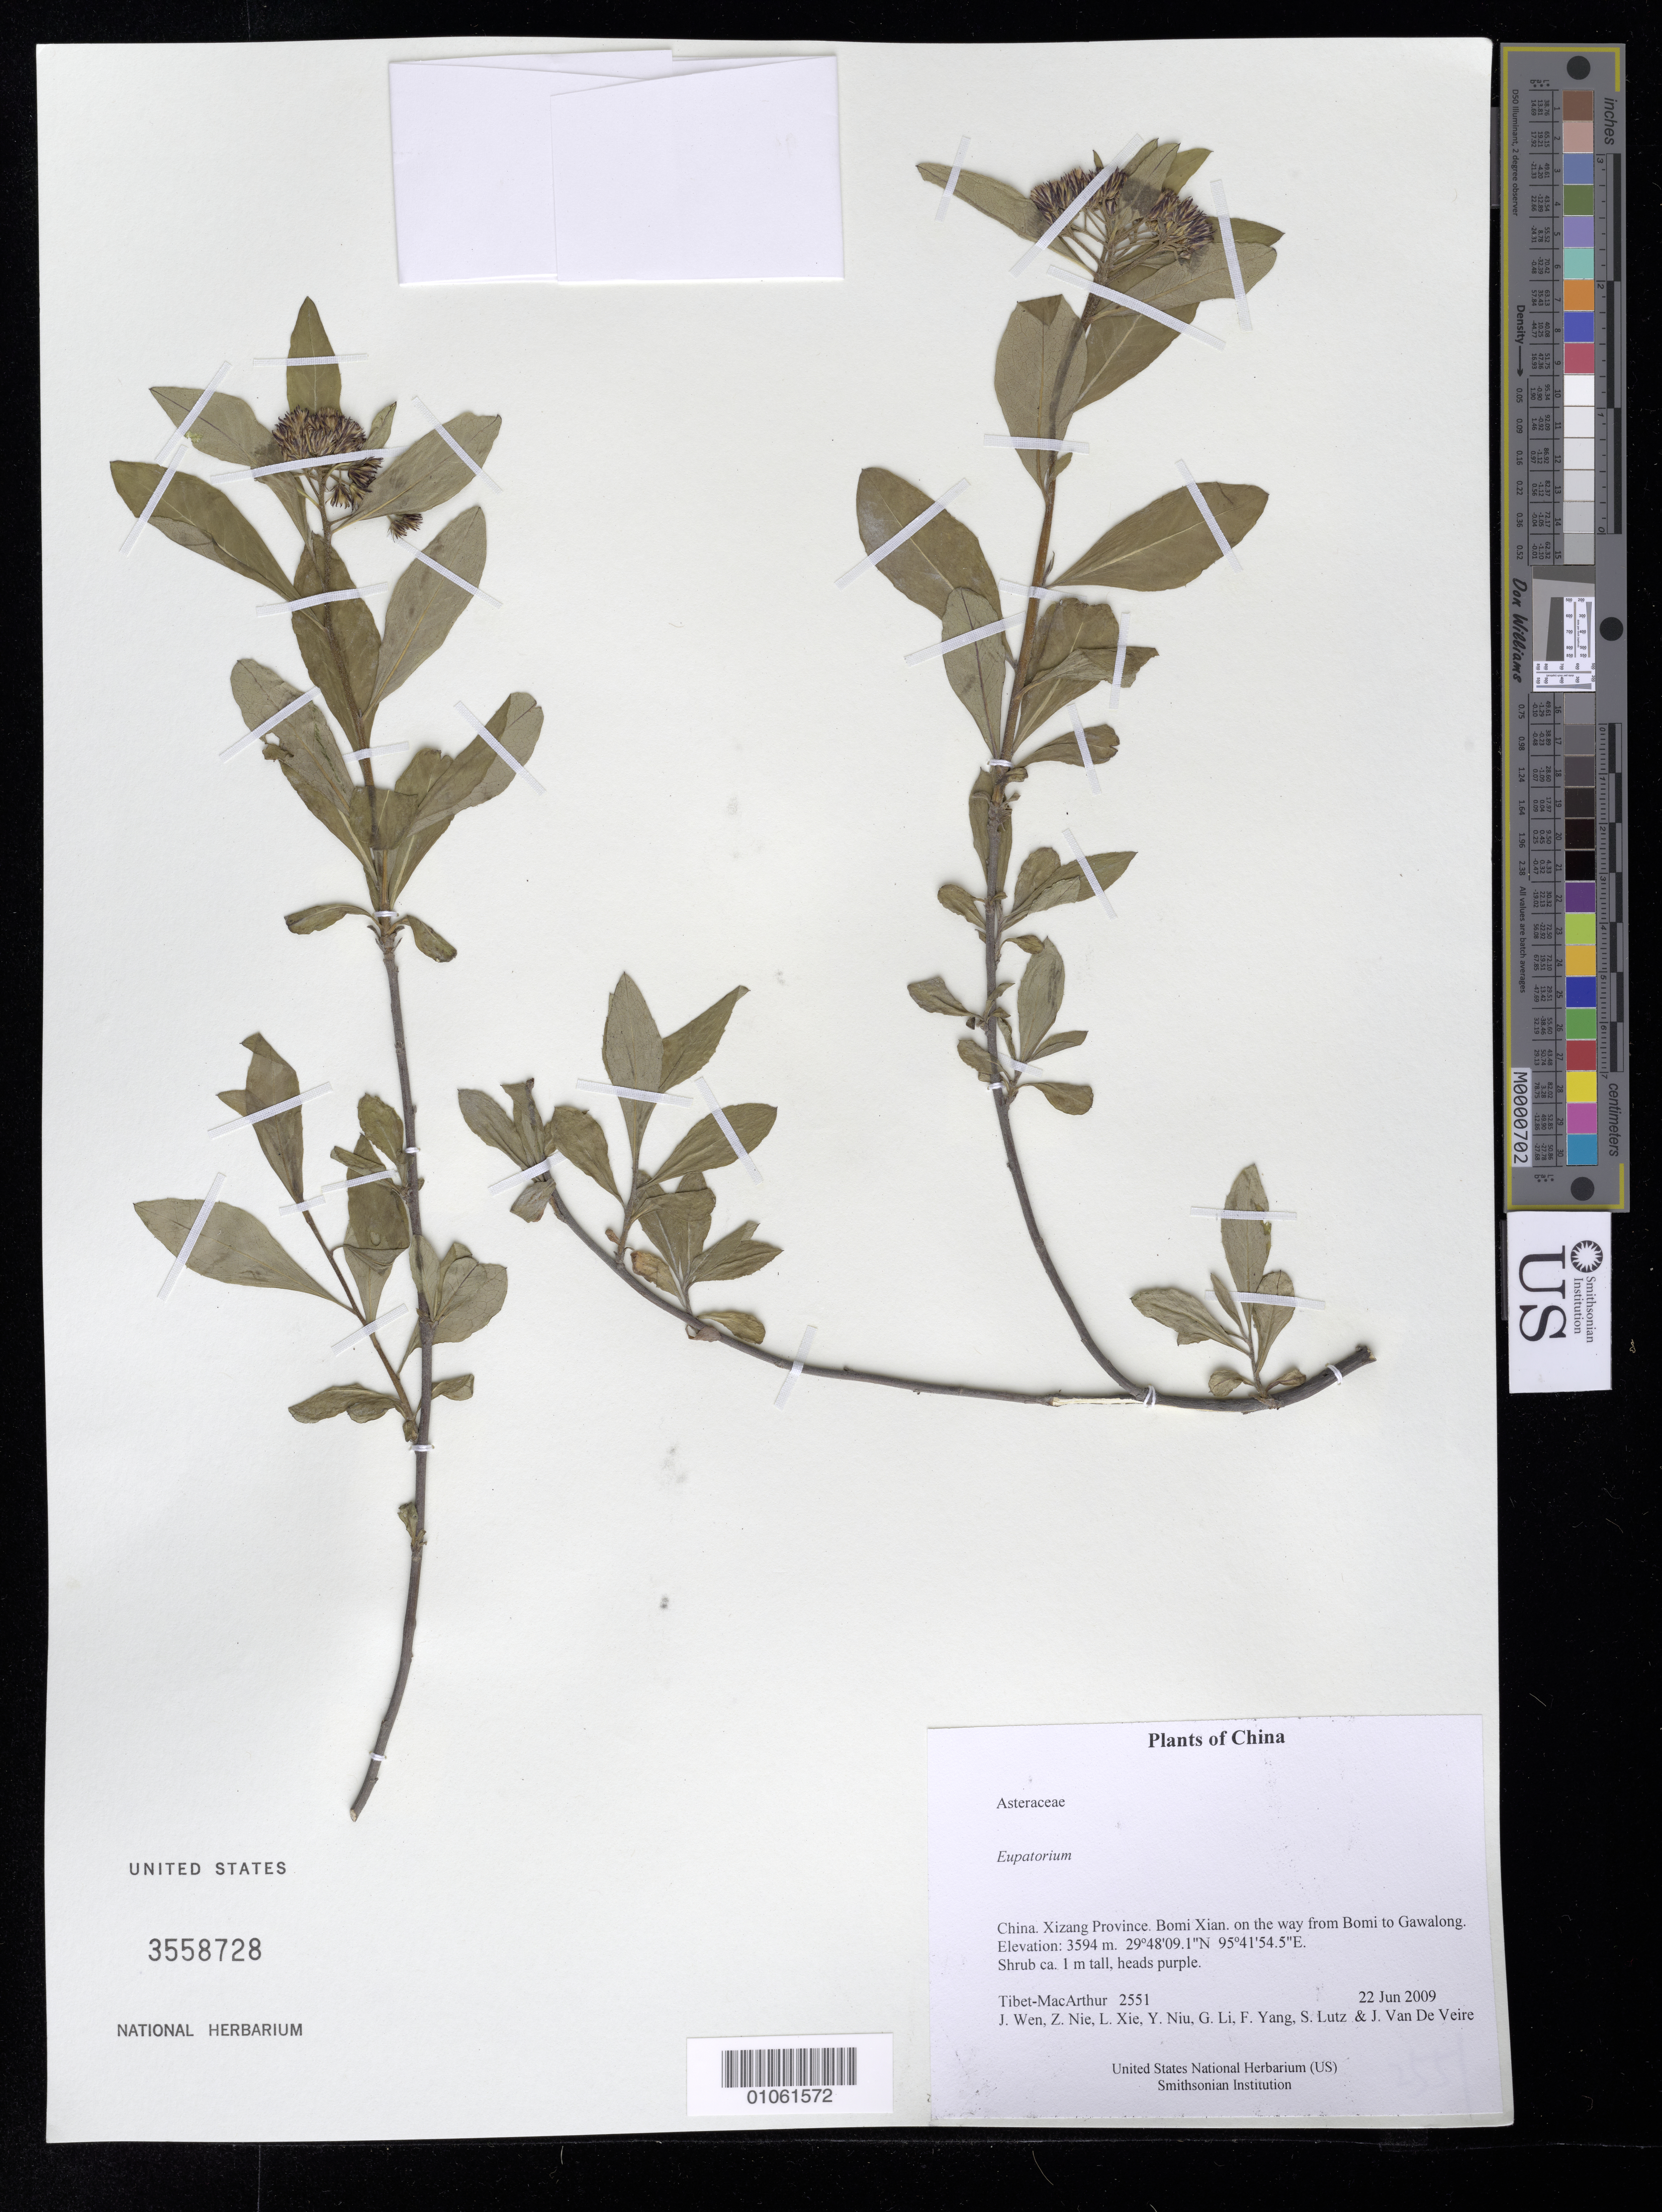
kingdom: Plantae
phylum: Tracheophyta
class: Magnoliopsida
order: Asterales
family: Asteraceae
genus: Eupatorium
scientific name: Eupatorium sp.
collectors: Tibet-MacArthur, J. Wen, Z. Nie, L. Xie, Y. Niu, G. Li, F. Yang, S. Lutz & J. Van De Veire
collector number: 2551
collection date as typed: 22 Jun 2009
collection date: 2009-06-22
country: China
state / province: Xizang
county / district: Bomi Xian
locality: on the way from Bomi to Gawalong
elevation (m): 3594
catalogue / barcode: US 3558728